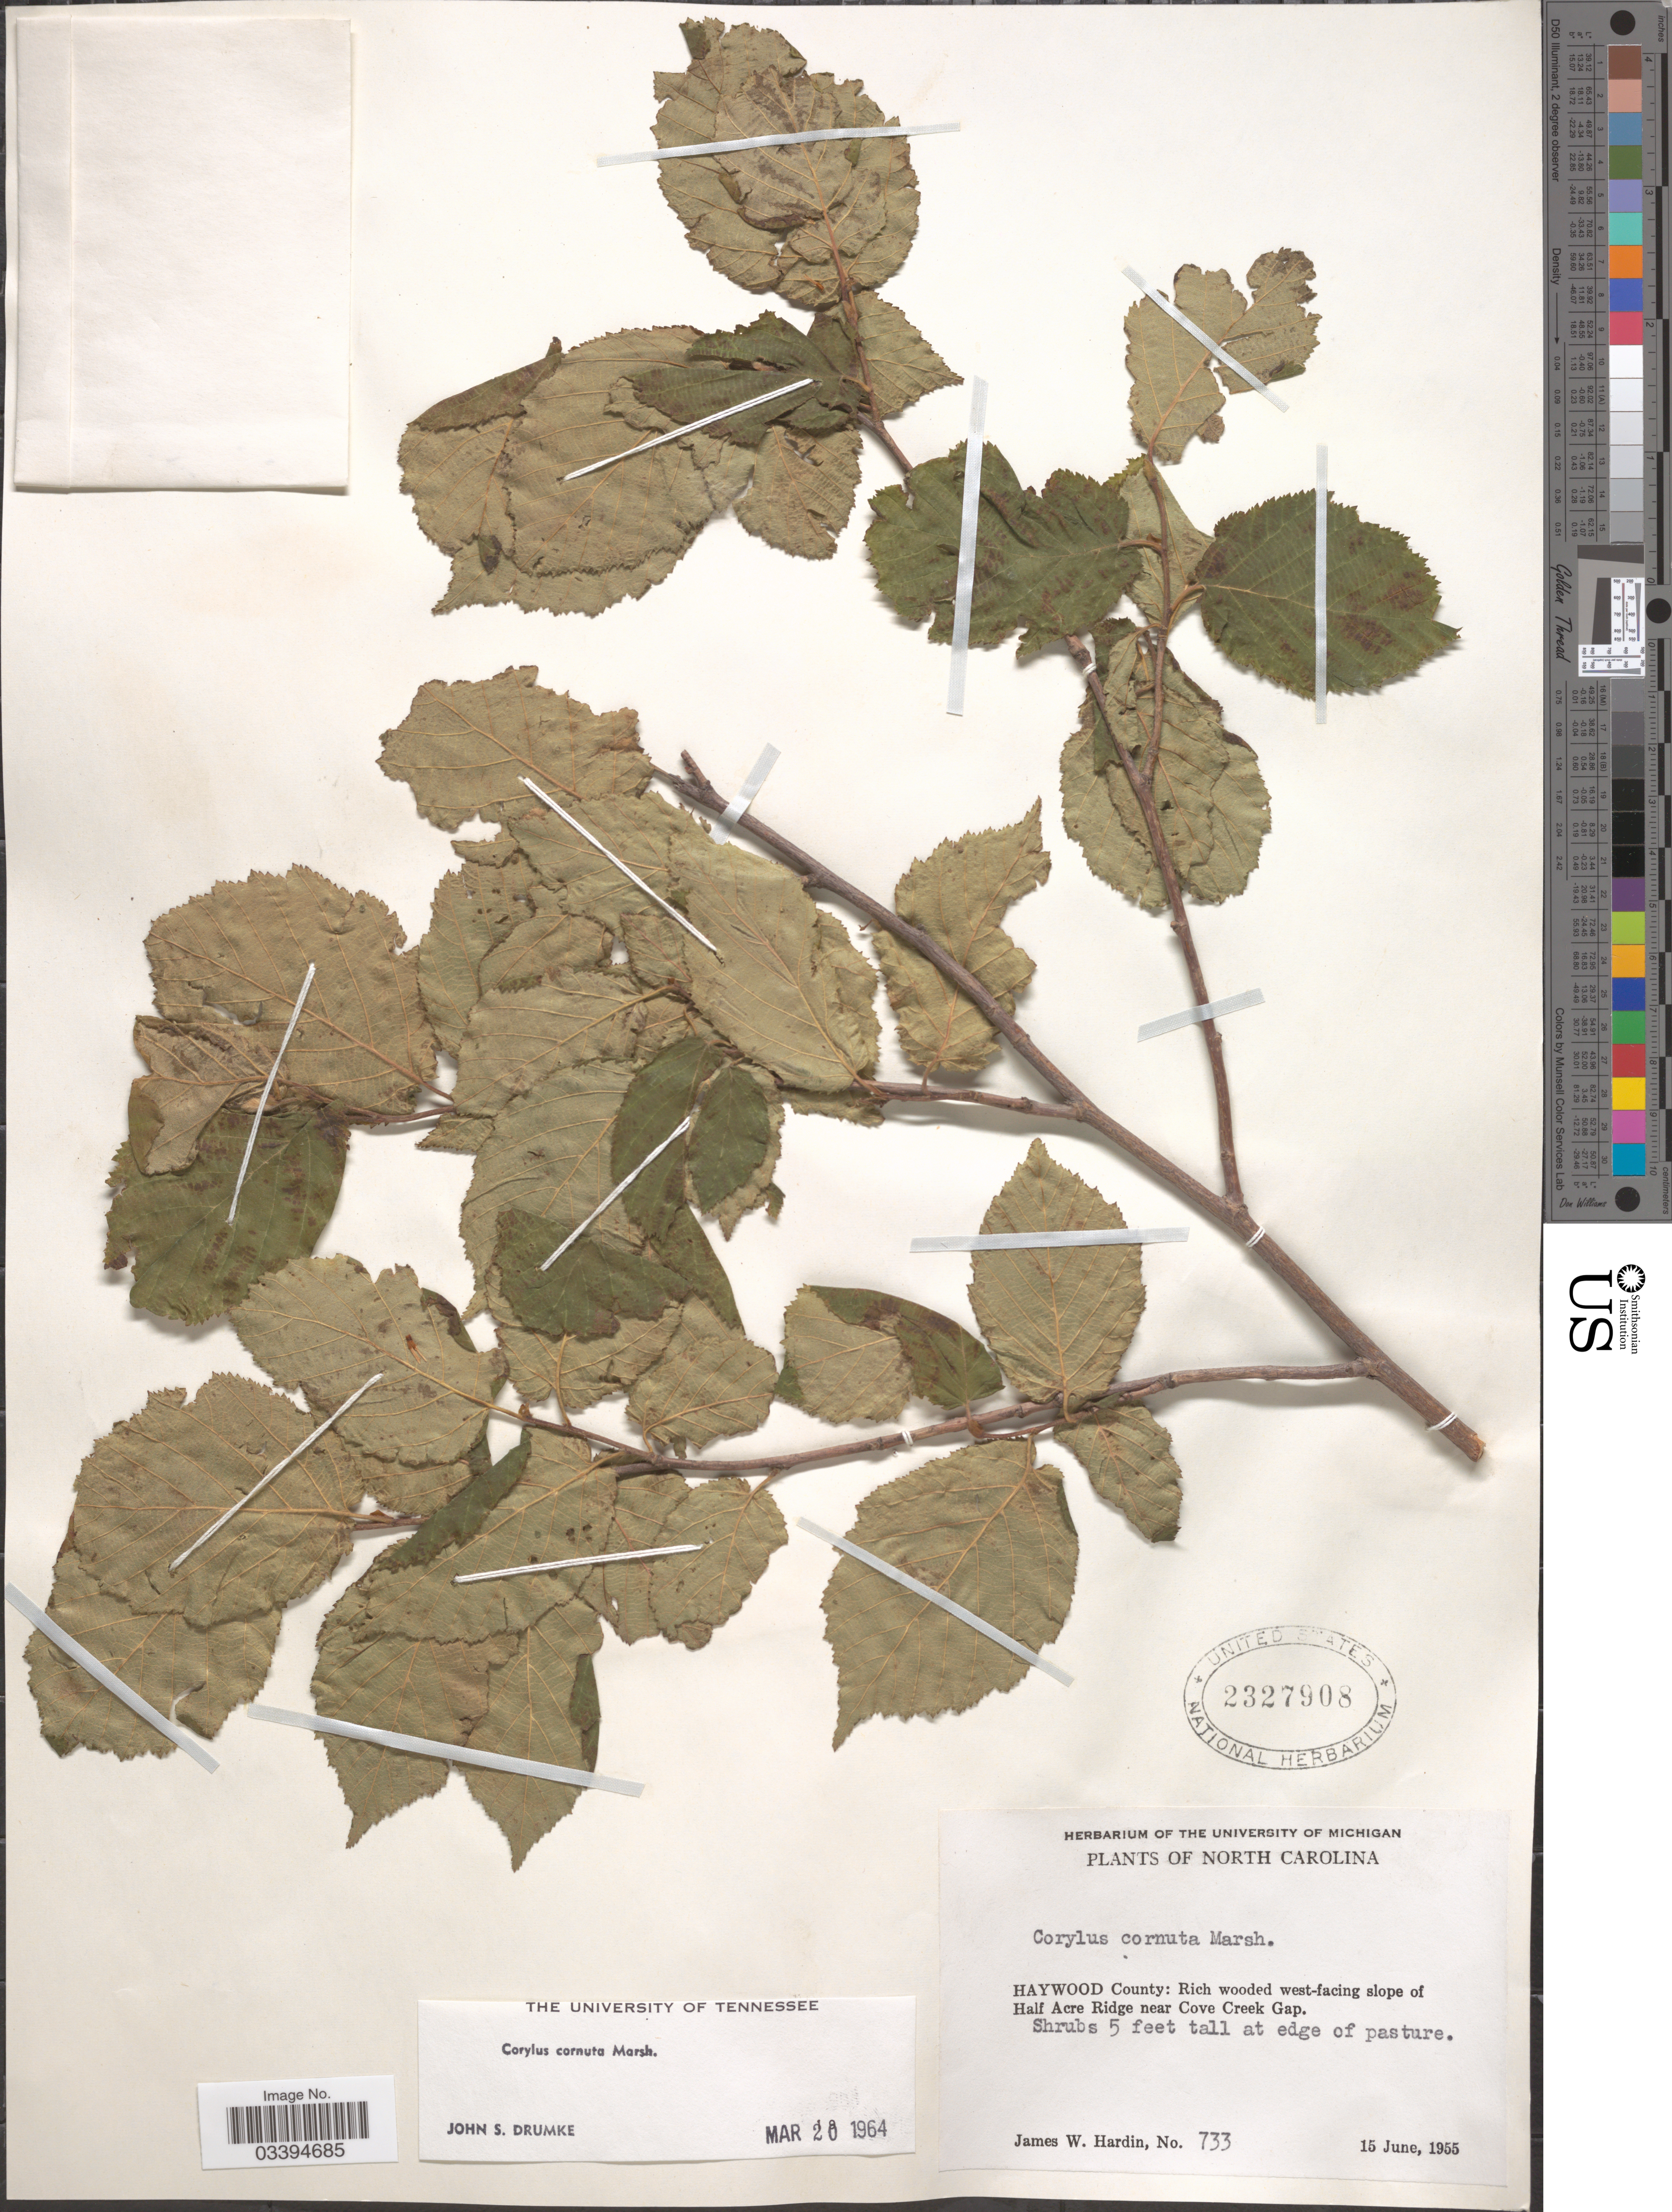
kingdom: Plantae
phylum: Tracheophyta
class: Magnoliopsida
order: Fagales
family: Betulaceae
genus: Corylus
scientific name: Corylus cornuta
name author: Marshall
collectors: J. Hardin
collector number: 733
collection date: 1955-06-15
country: United States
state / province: North Carolina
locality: Haywood County: Rich wooded west-facing slope of Half Acre Ridge near Cove Creek Gap.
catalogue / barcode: US 2327908